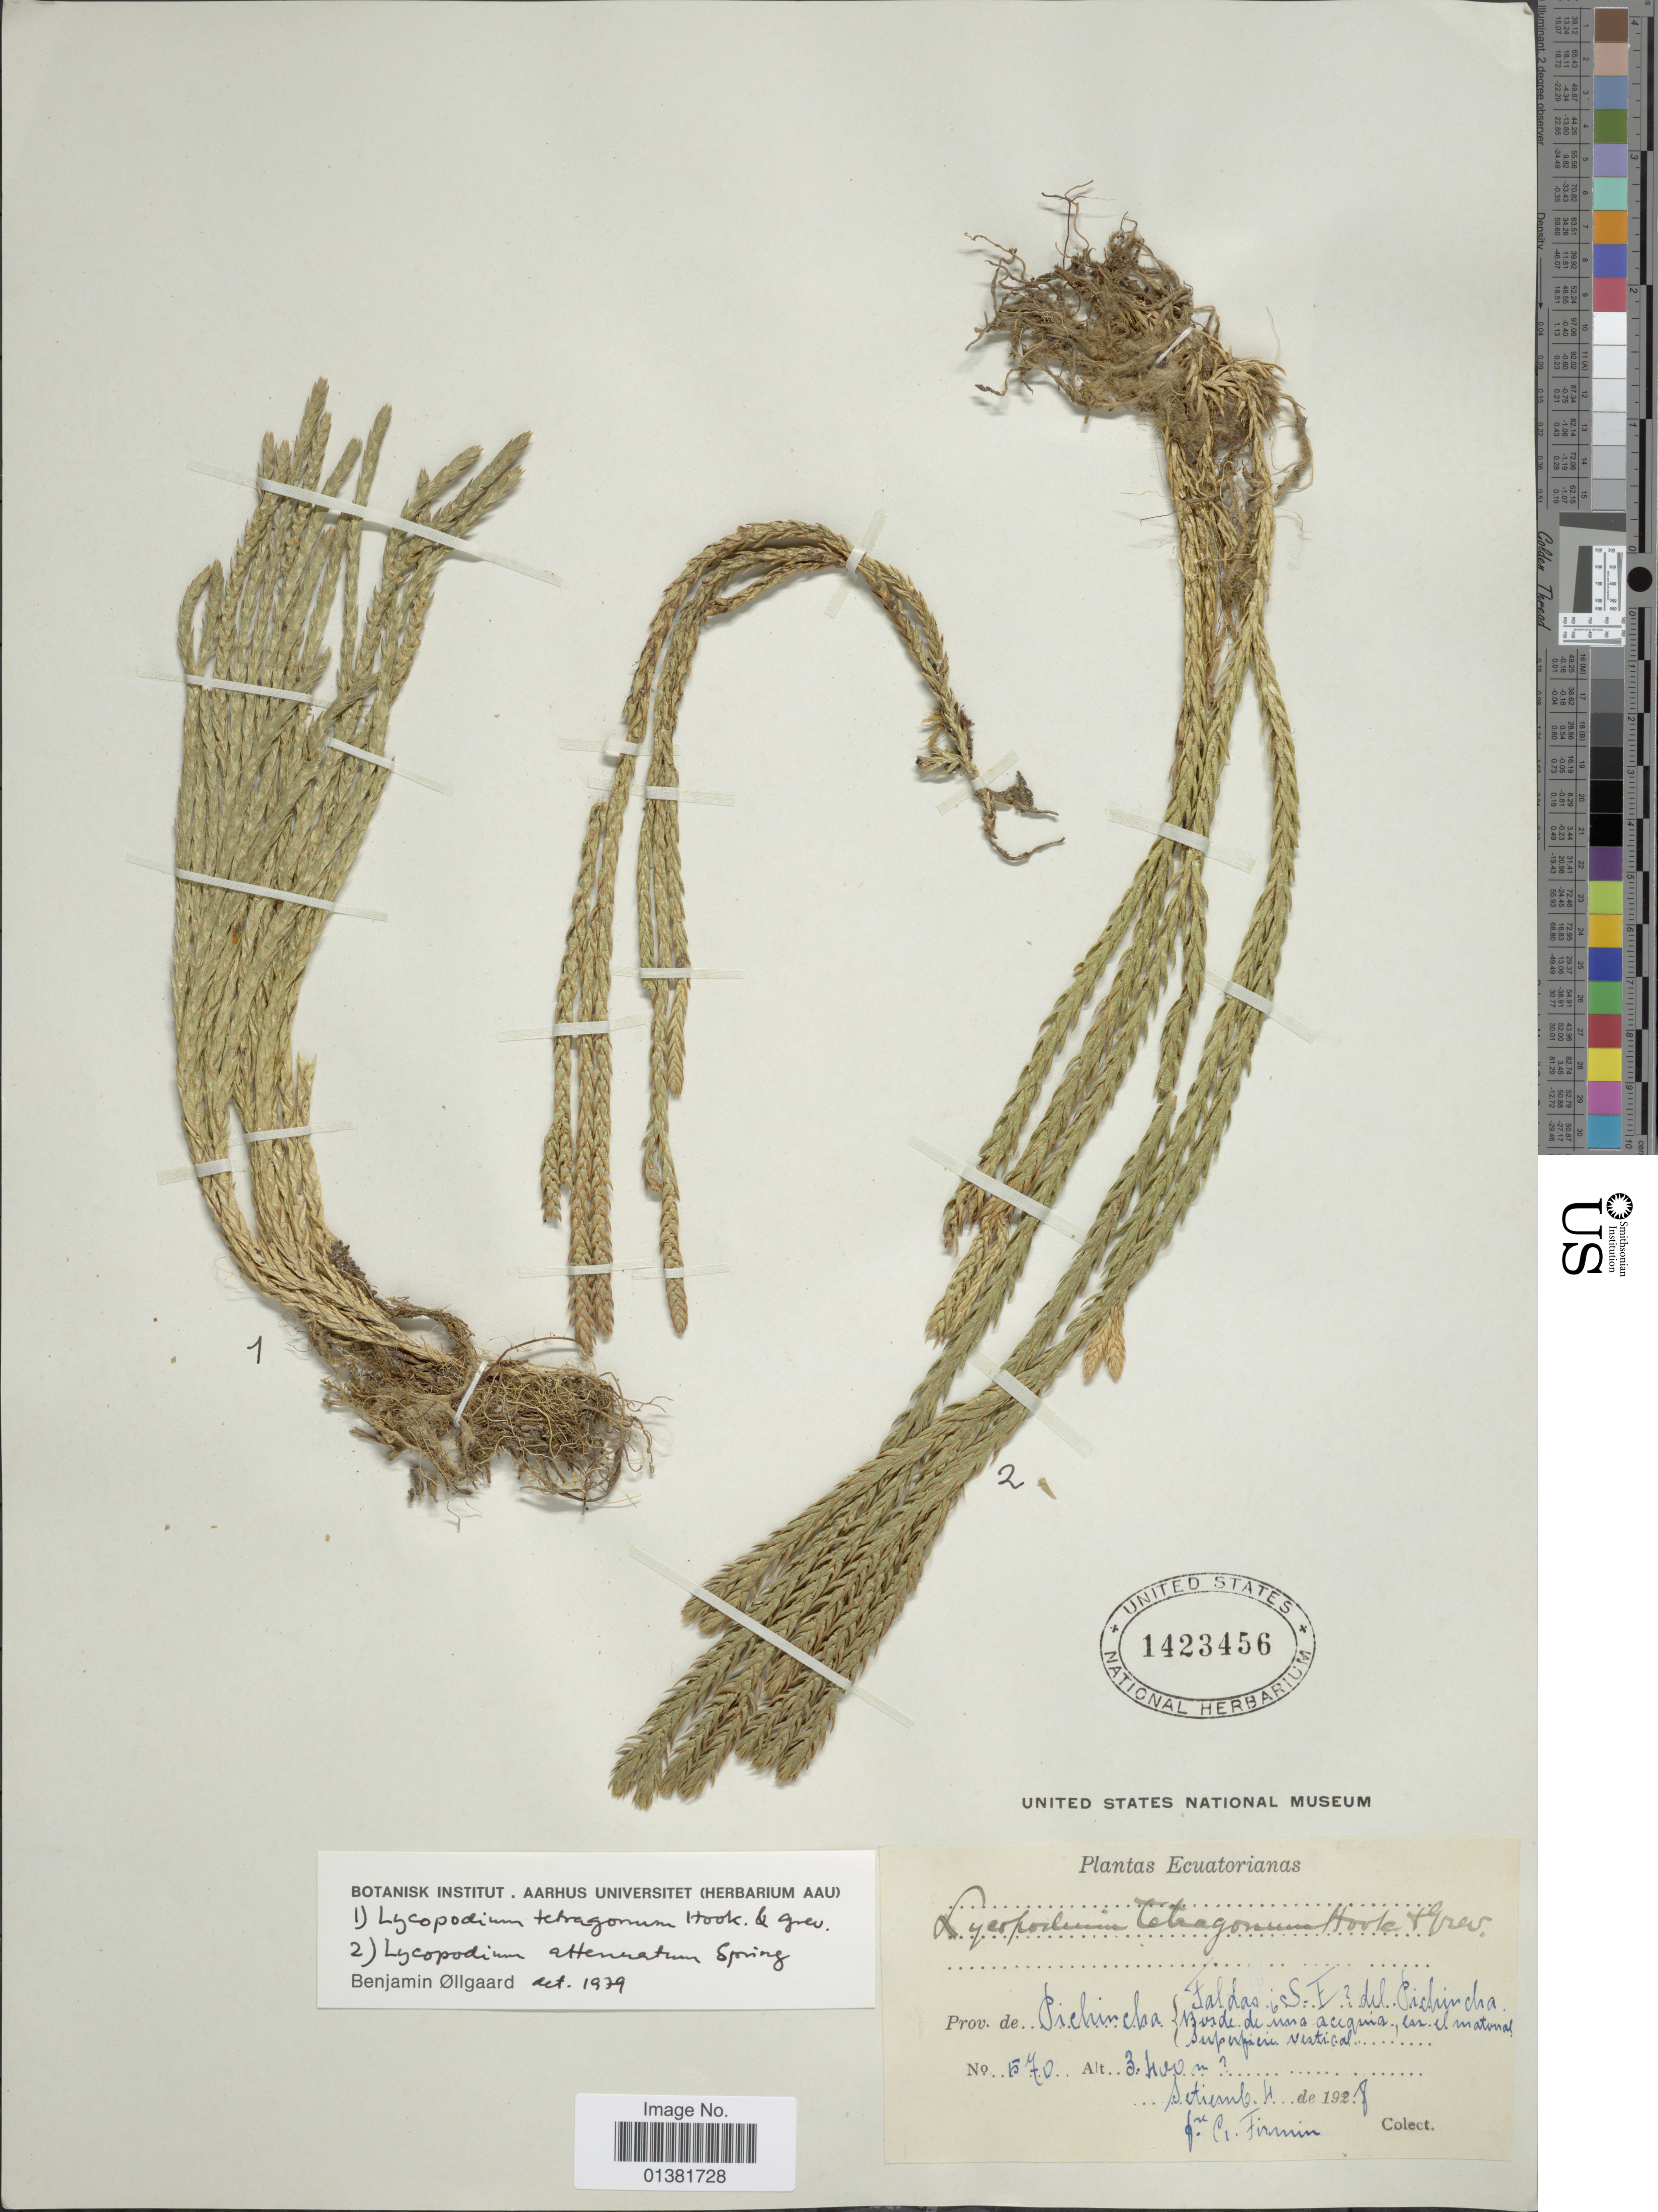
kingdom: Plantae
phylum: Tracheophyta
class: Lycopodiopsida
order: Lycopodiales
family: Lycopodiaceae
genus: Phlegmariurus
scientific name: Phlegmariurus attenuatus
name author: (Spring) B. Øllg.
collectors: G. Firmin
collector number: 570*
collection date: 1928-09-04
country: Ecuador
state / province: Pichincha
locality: Faldas S.E. del Pichincha Borde de una acequia, en el matorral superficie vertical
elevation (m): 3400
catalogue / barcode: US 1423456